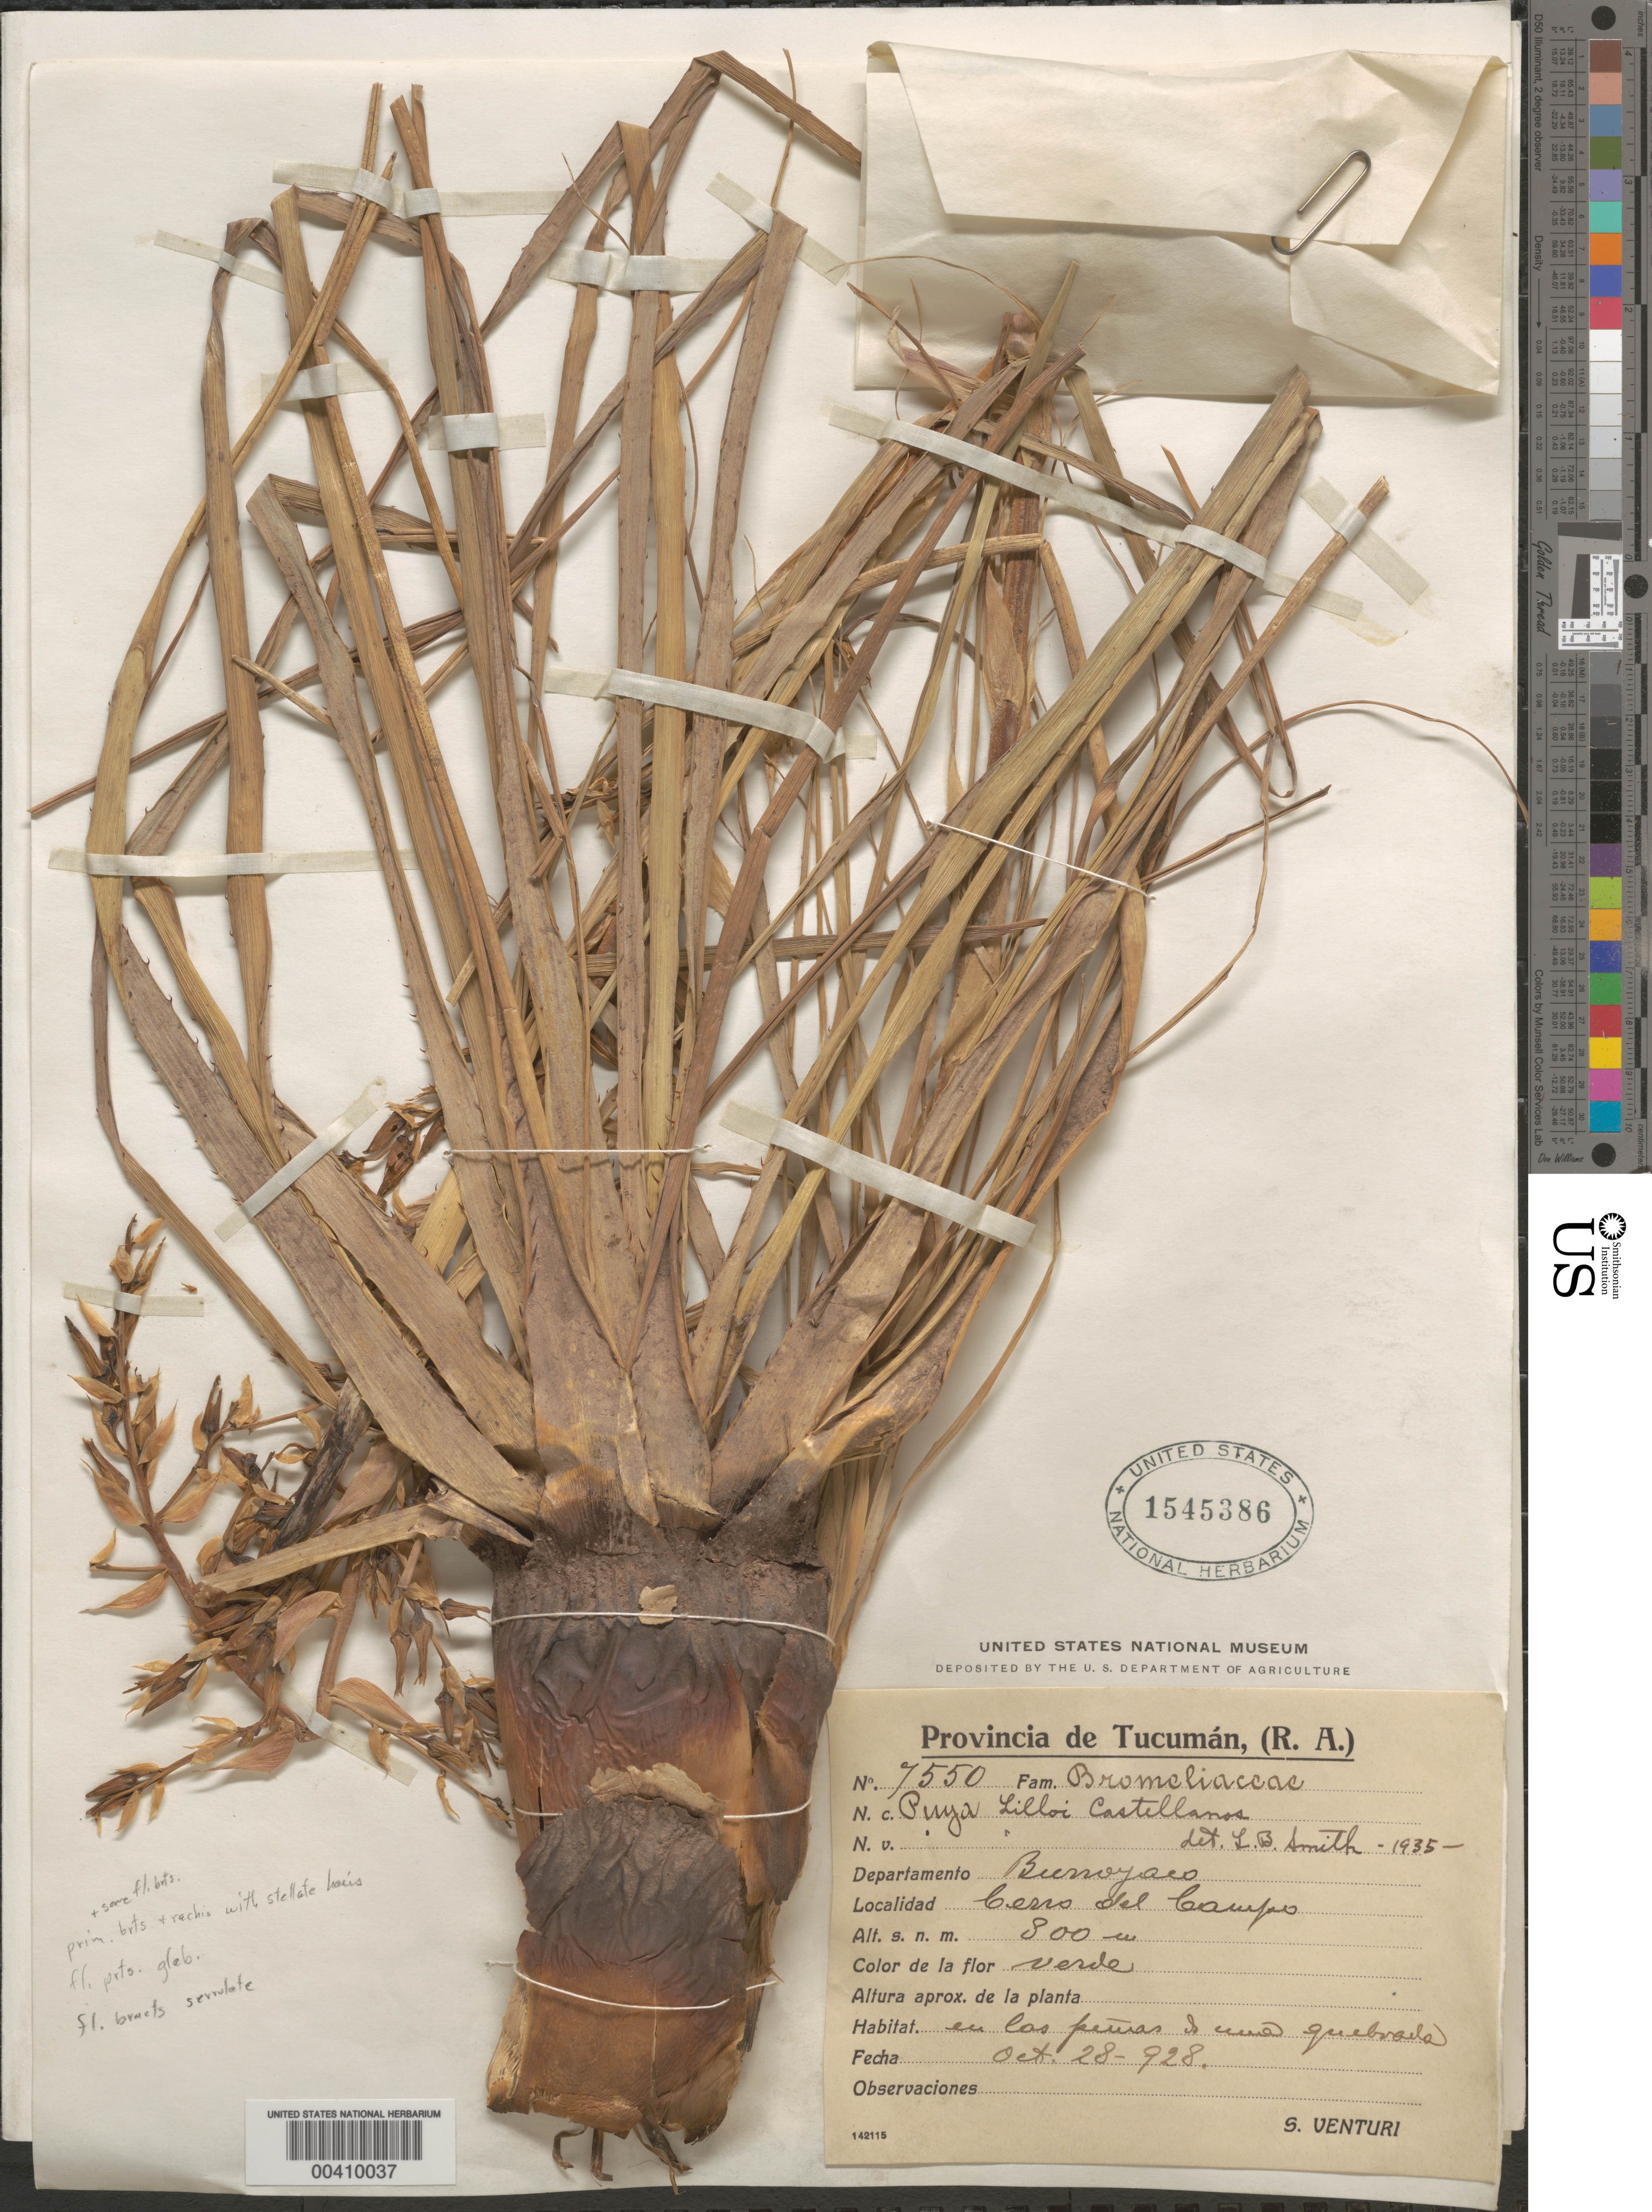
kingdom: Plantae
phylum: Tracheophyta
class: Liliopsida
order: Poales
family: Bromeliaceae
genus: Puya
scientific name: Puya lilloi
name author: A. Cast.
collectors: S. Venturi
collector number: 7550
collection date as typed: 28 Oct 1928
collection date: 1928-10-28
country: Argentina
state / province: Tucumán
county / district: Burruyaco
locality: Cerro del Campo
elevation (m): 800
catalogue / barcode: US 1545386